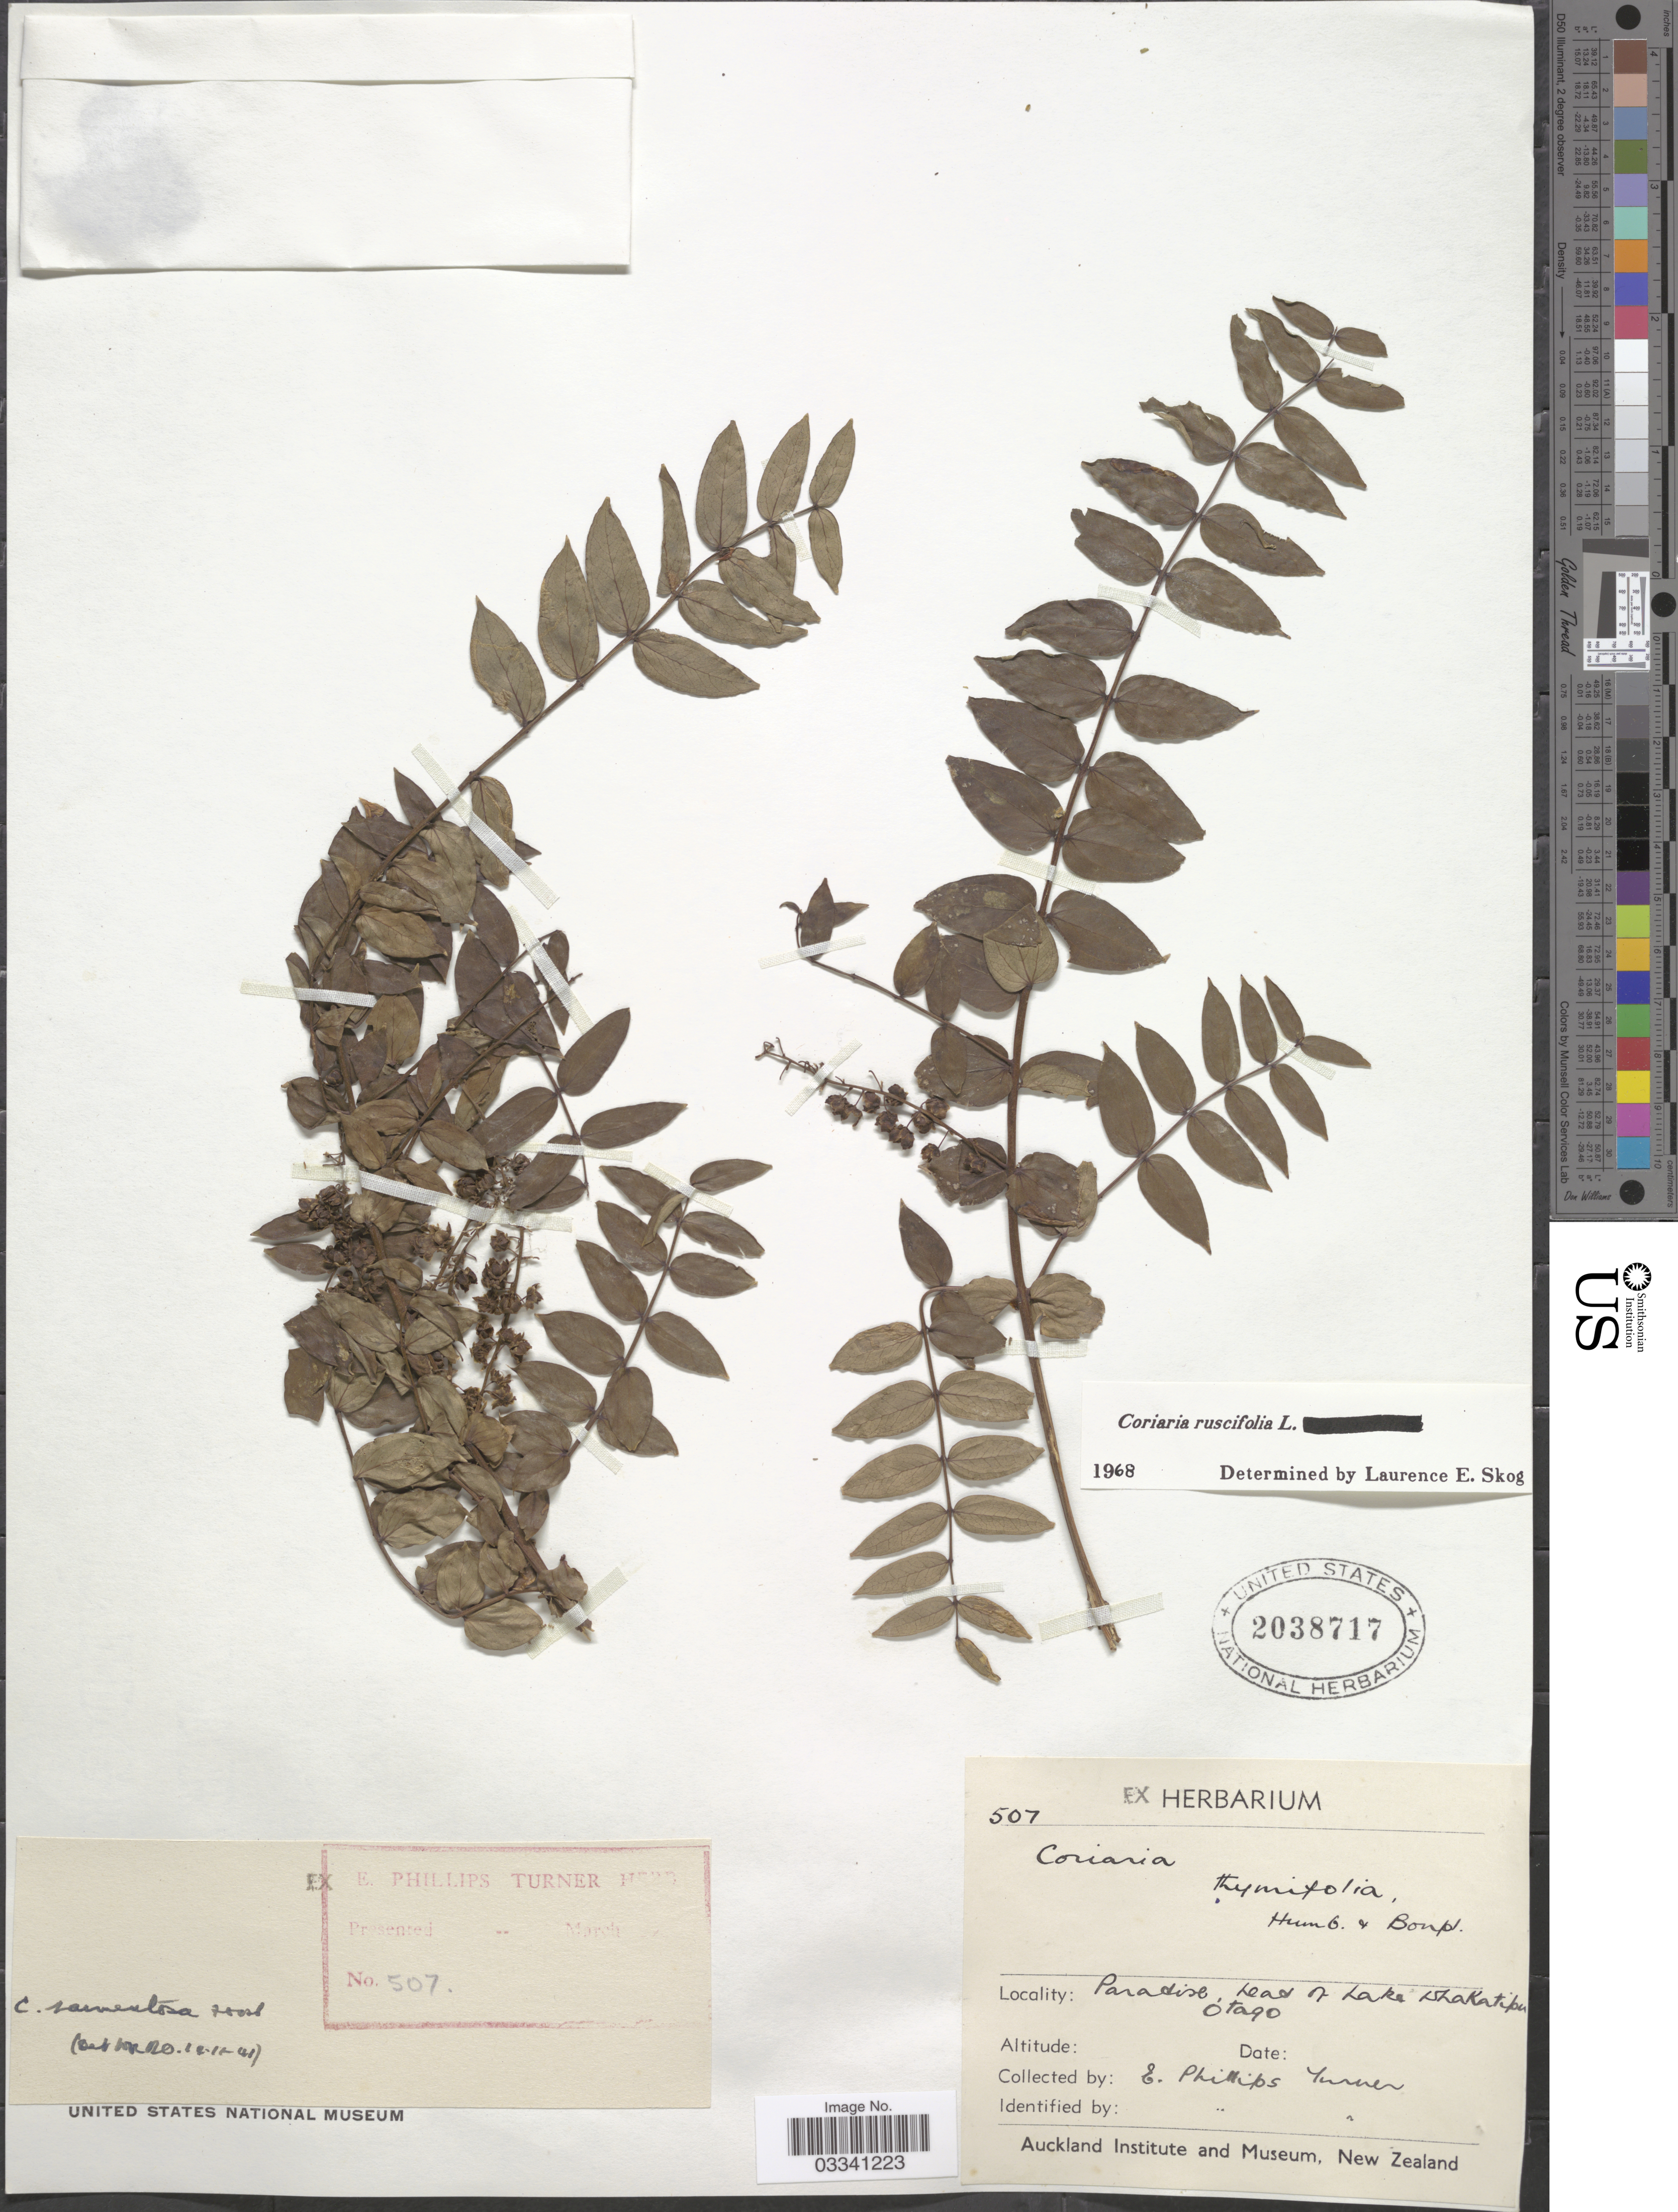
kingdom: Plantae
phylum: Tracheophyta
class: Magnoliopsida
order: Cucurbitales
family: Coriariaceae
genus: Coriaria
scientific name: Coriaria ruscifolia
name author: L.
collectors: E. Turner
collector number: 507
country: New Zealand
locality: Paradise, head of Lake Whakatipu [Wakatipu], Otago.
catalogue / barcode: US 2038717